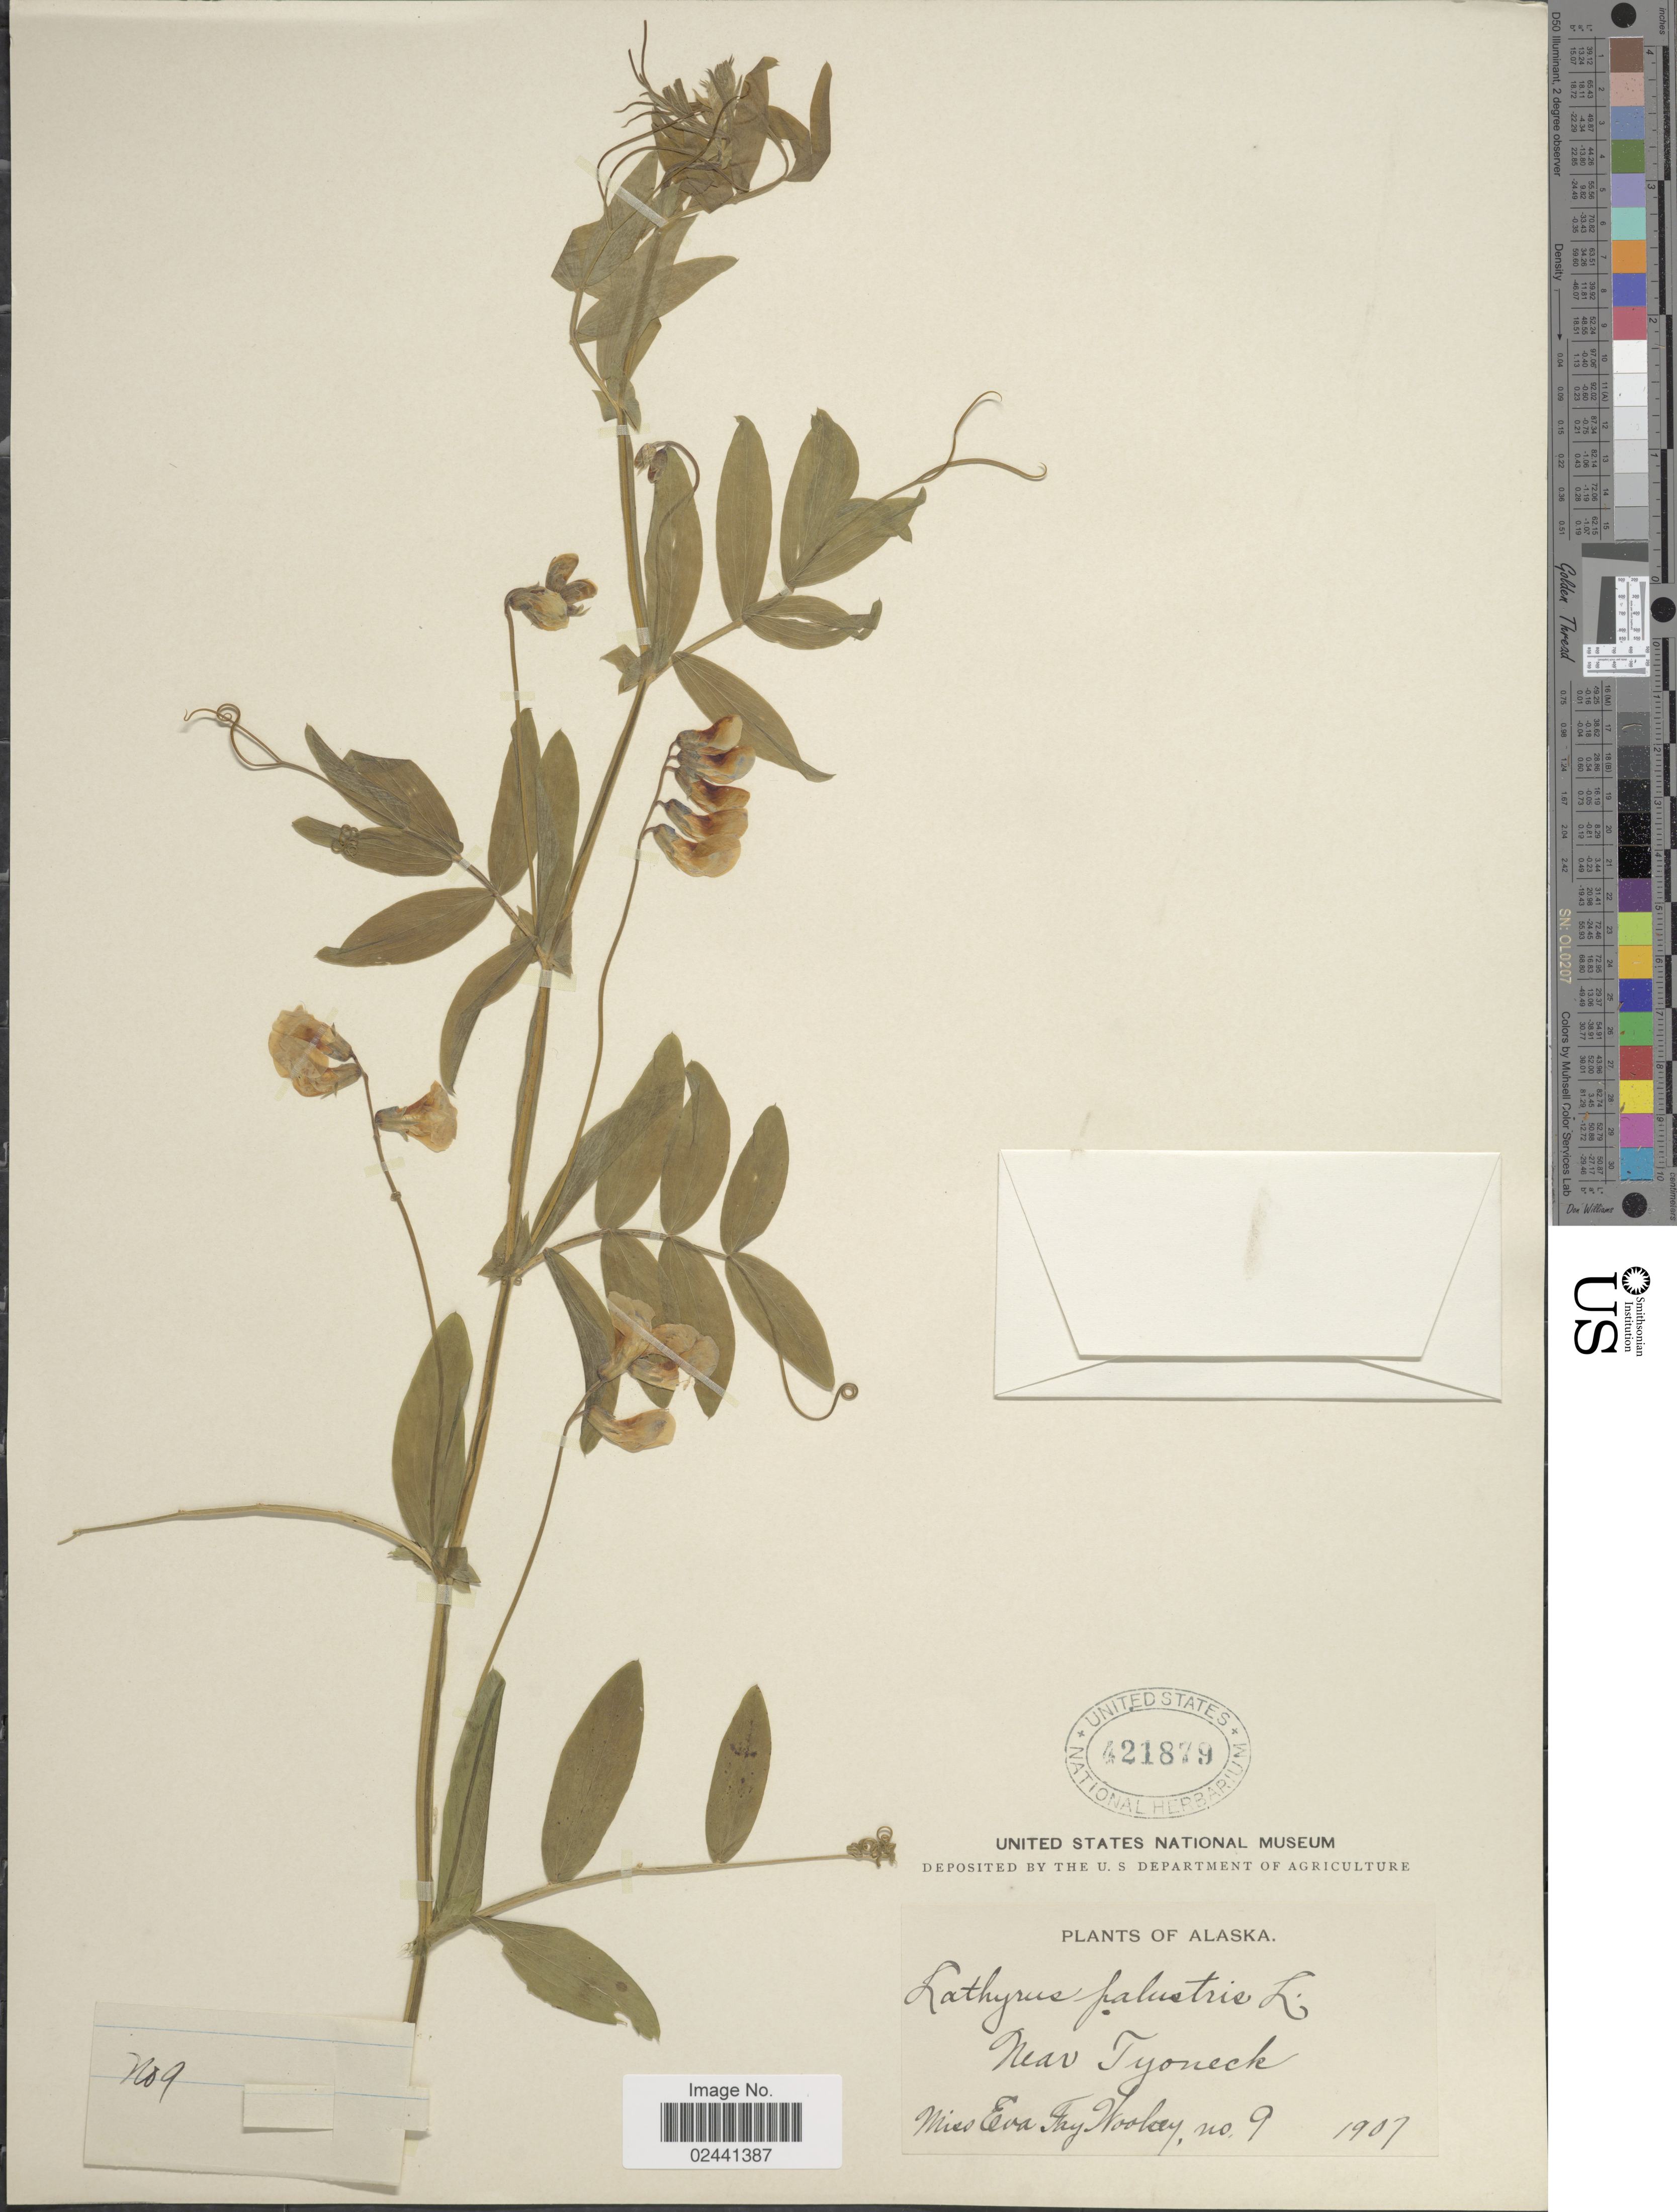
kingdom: Plantae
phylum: Tracheophyta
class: Magnoliopsida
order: Fabales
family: Fabaceae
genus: Lathyrus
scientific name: Lathyrus palustris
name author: L.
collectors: E. Woolsey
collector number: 9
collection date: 1907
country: United States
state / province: Alaska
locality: Near Tyoneck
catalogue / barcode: US 421879